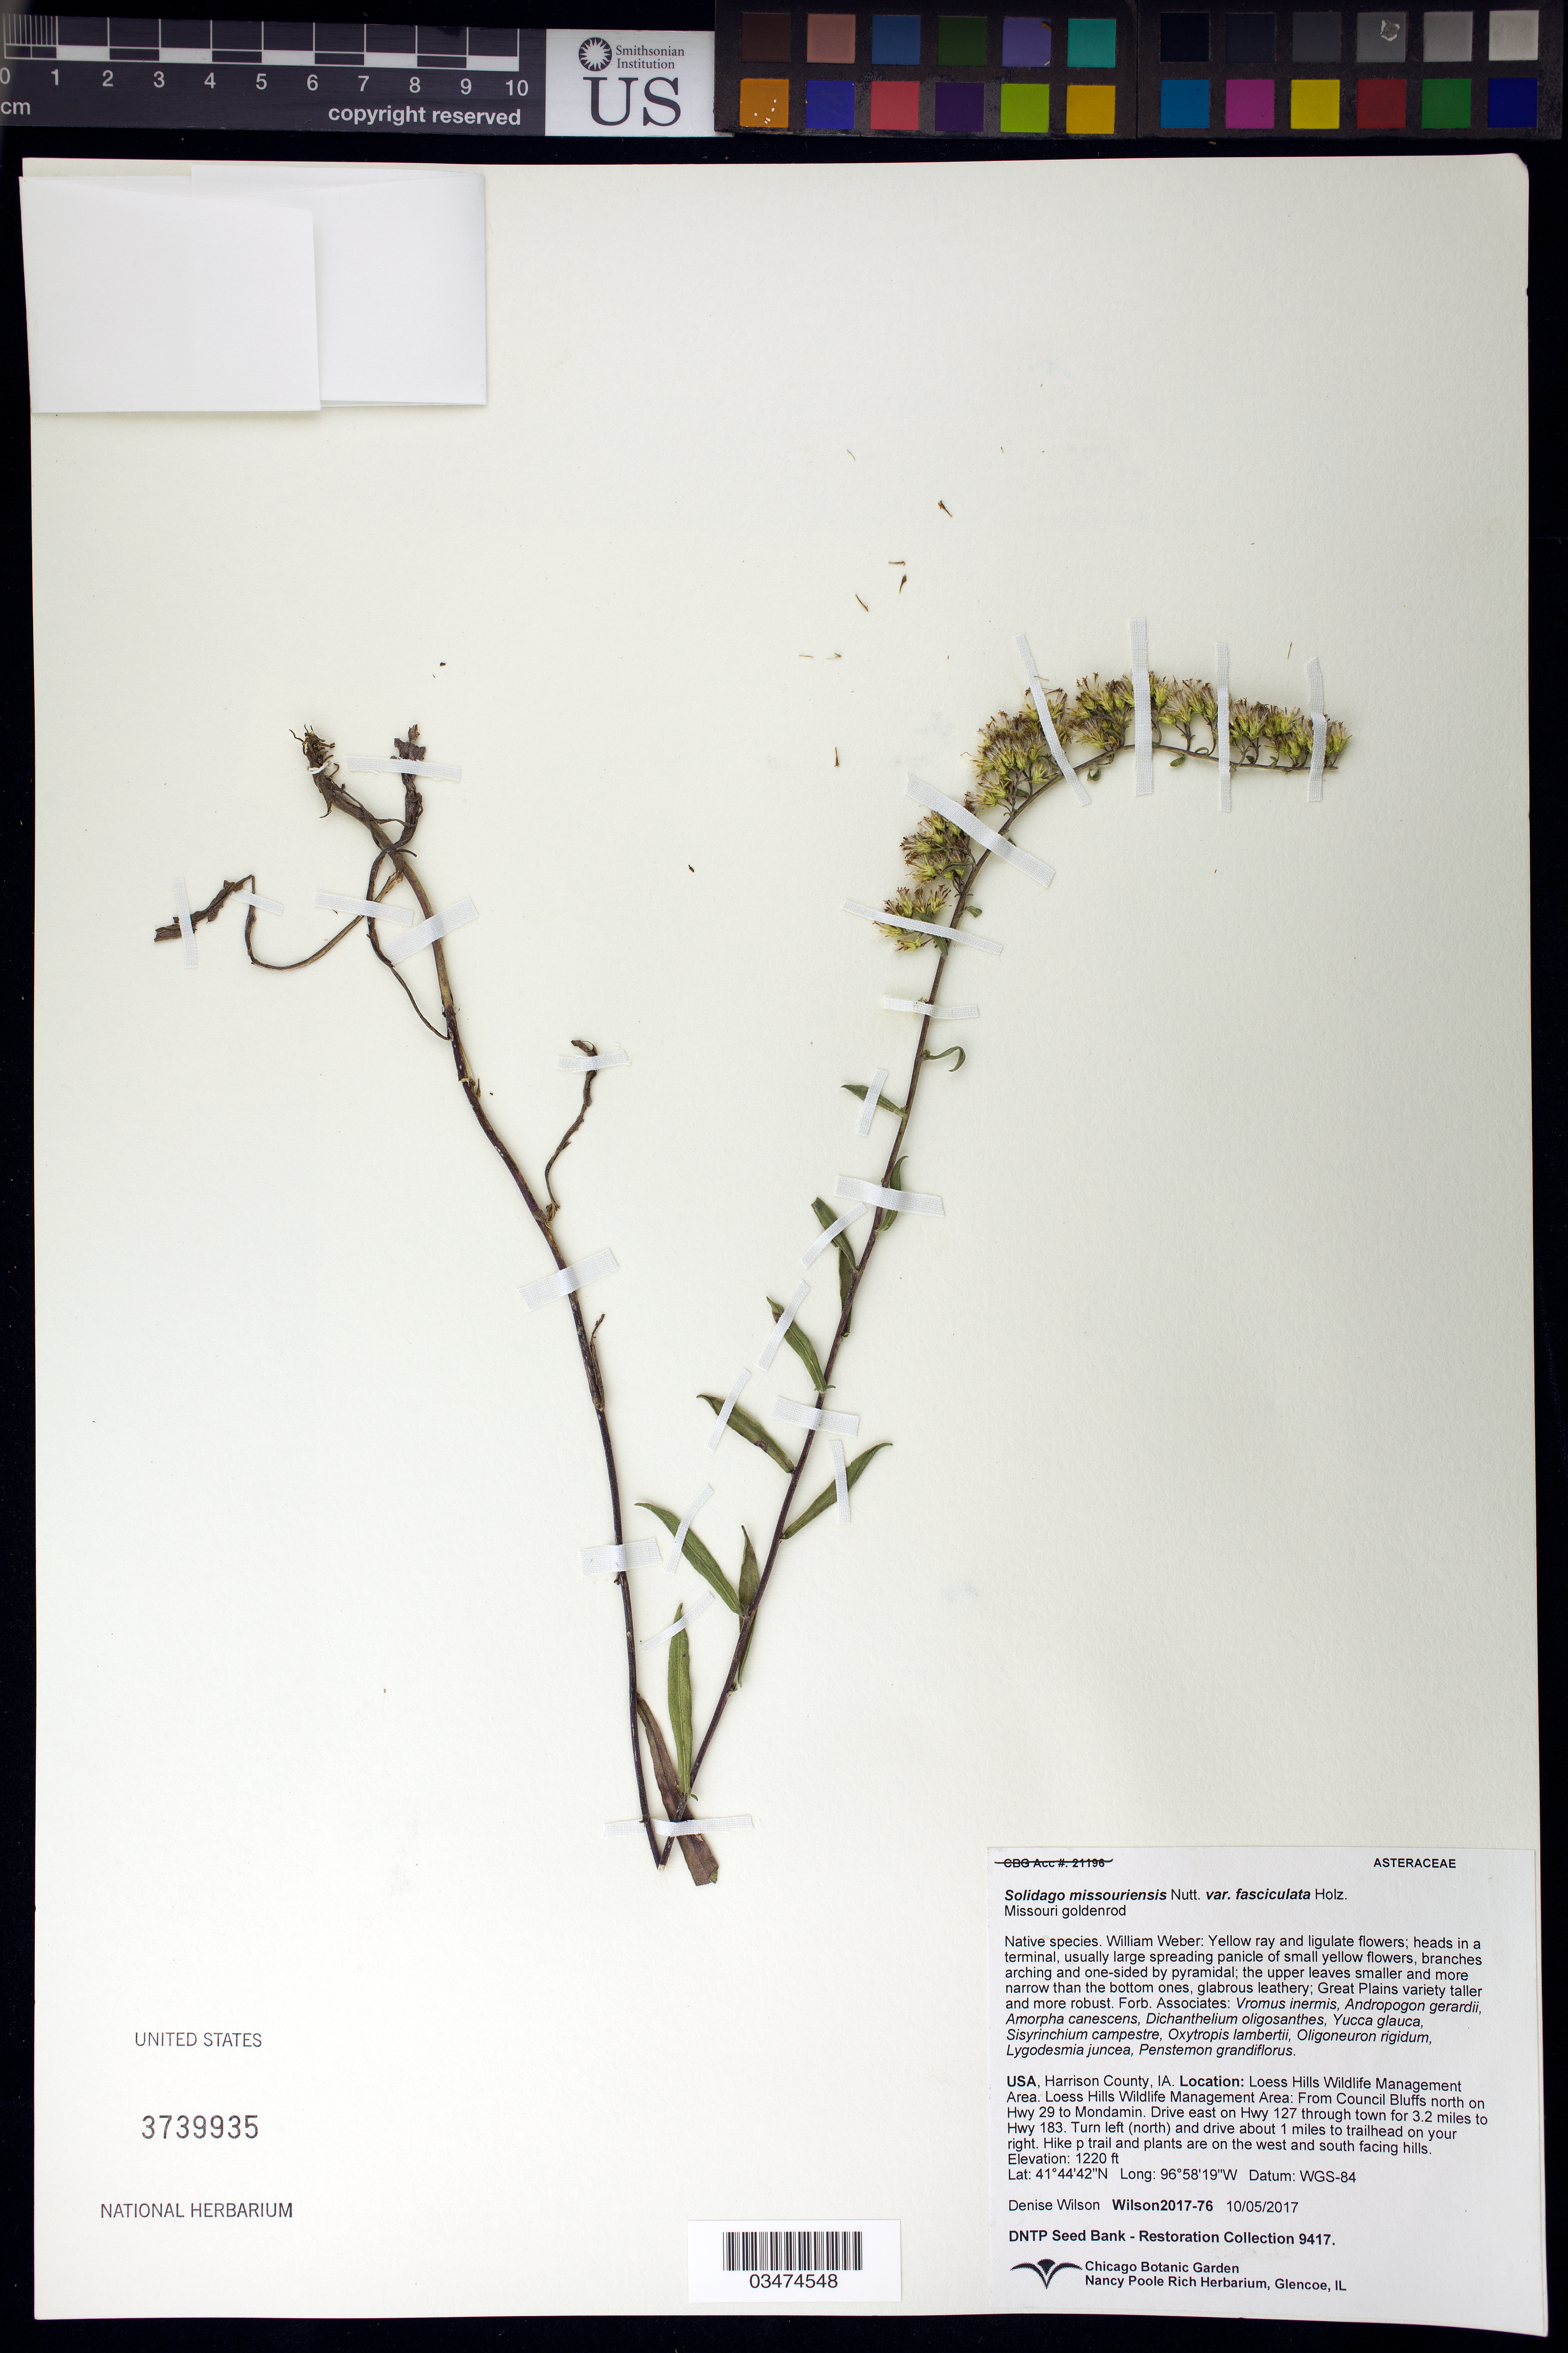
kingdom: Plantae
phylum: Tracheophyta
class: Magnoliopsida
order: Asterales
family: Asteraceae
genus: Solidago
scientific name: Solidago missouriensis var. fasciculata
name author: Holz.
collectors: D. Wilson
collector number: Wilson2017-76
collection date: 2017-10-05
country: United States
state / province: Iowa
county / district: Harrison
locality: Loess Hills Wildlife Management Area, Loess Hills Wildlife Management Area: From Council Bluffs north on Hwy 29 to Mondamin. Drive east on Hwy 127 through town for 3.2 miles to Hwy 183. Turn left (north) and drive about 1 miles to trailhead on your right.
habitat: With Yucca glauca, Bromus inermis, Penstemon grandiflorus, ect.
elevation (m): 372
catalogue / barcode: US 3739935